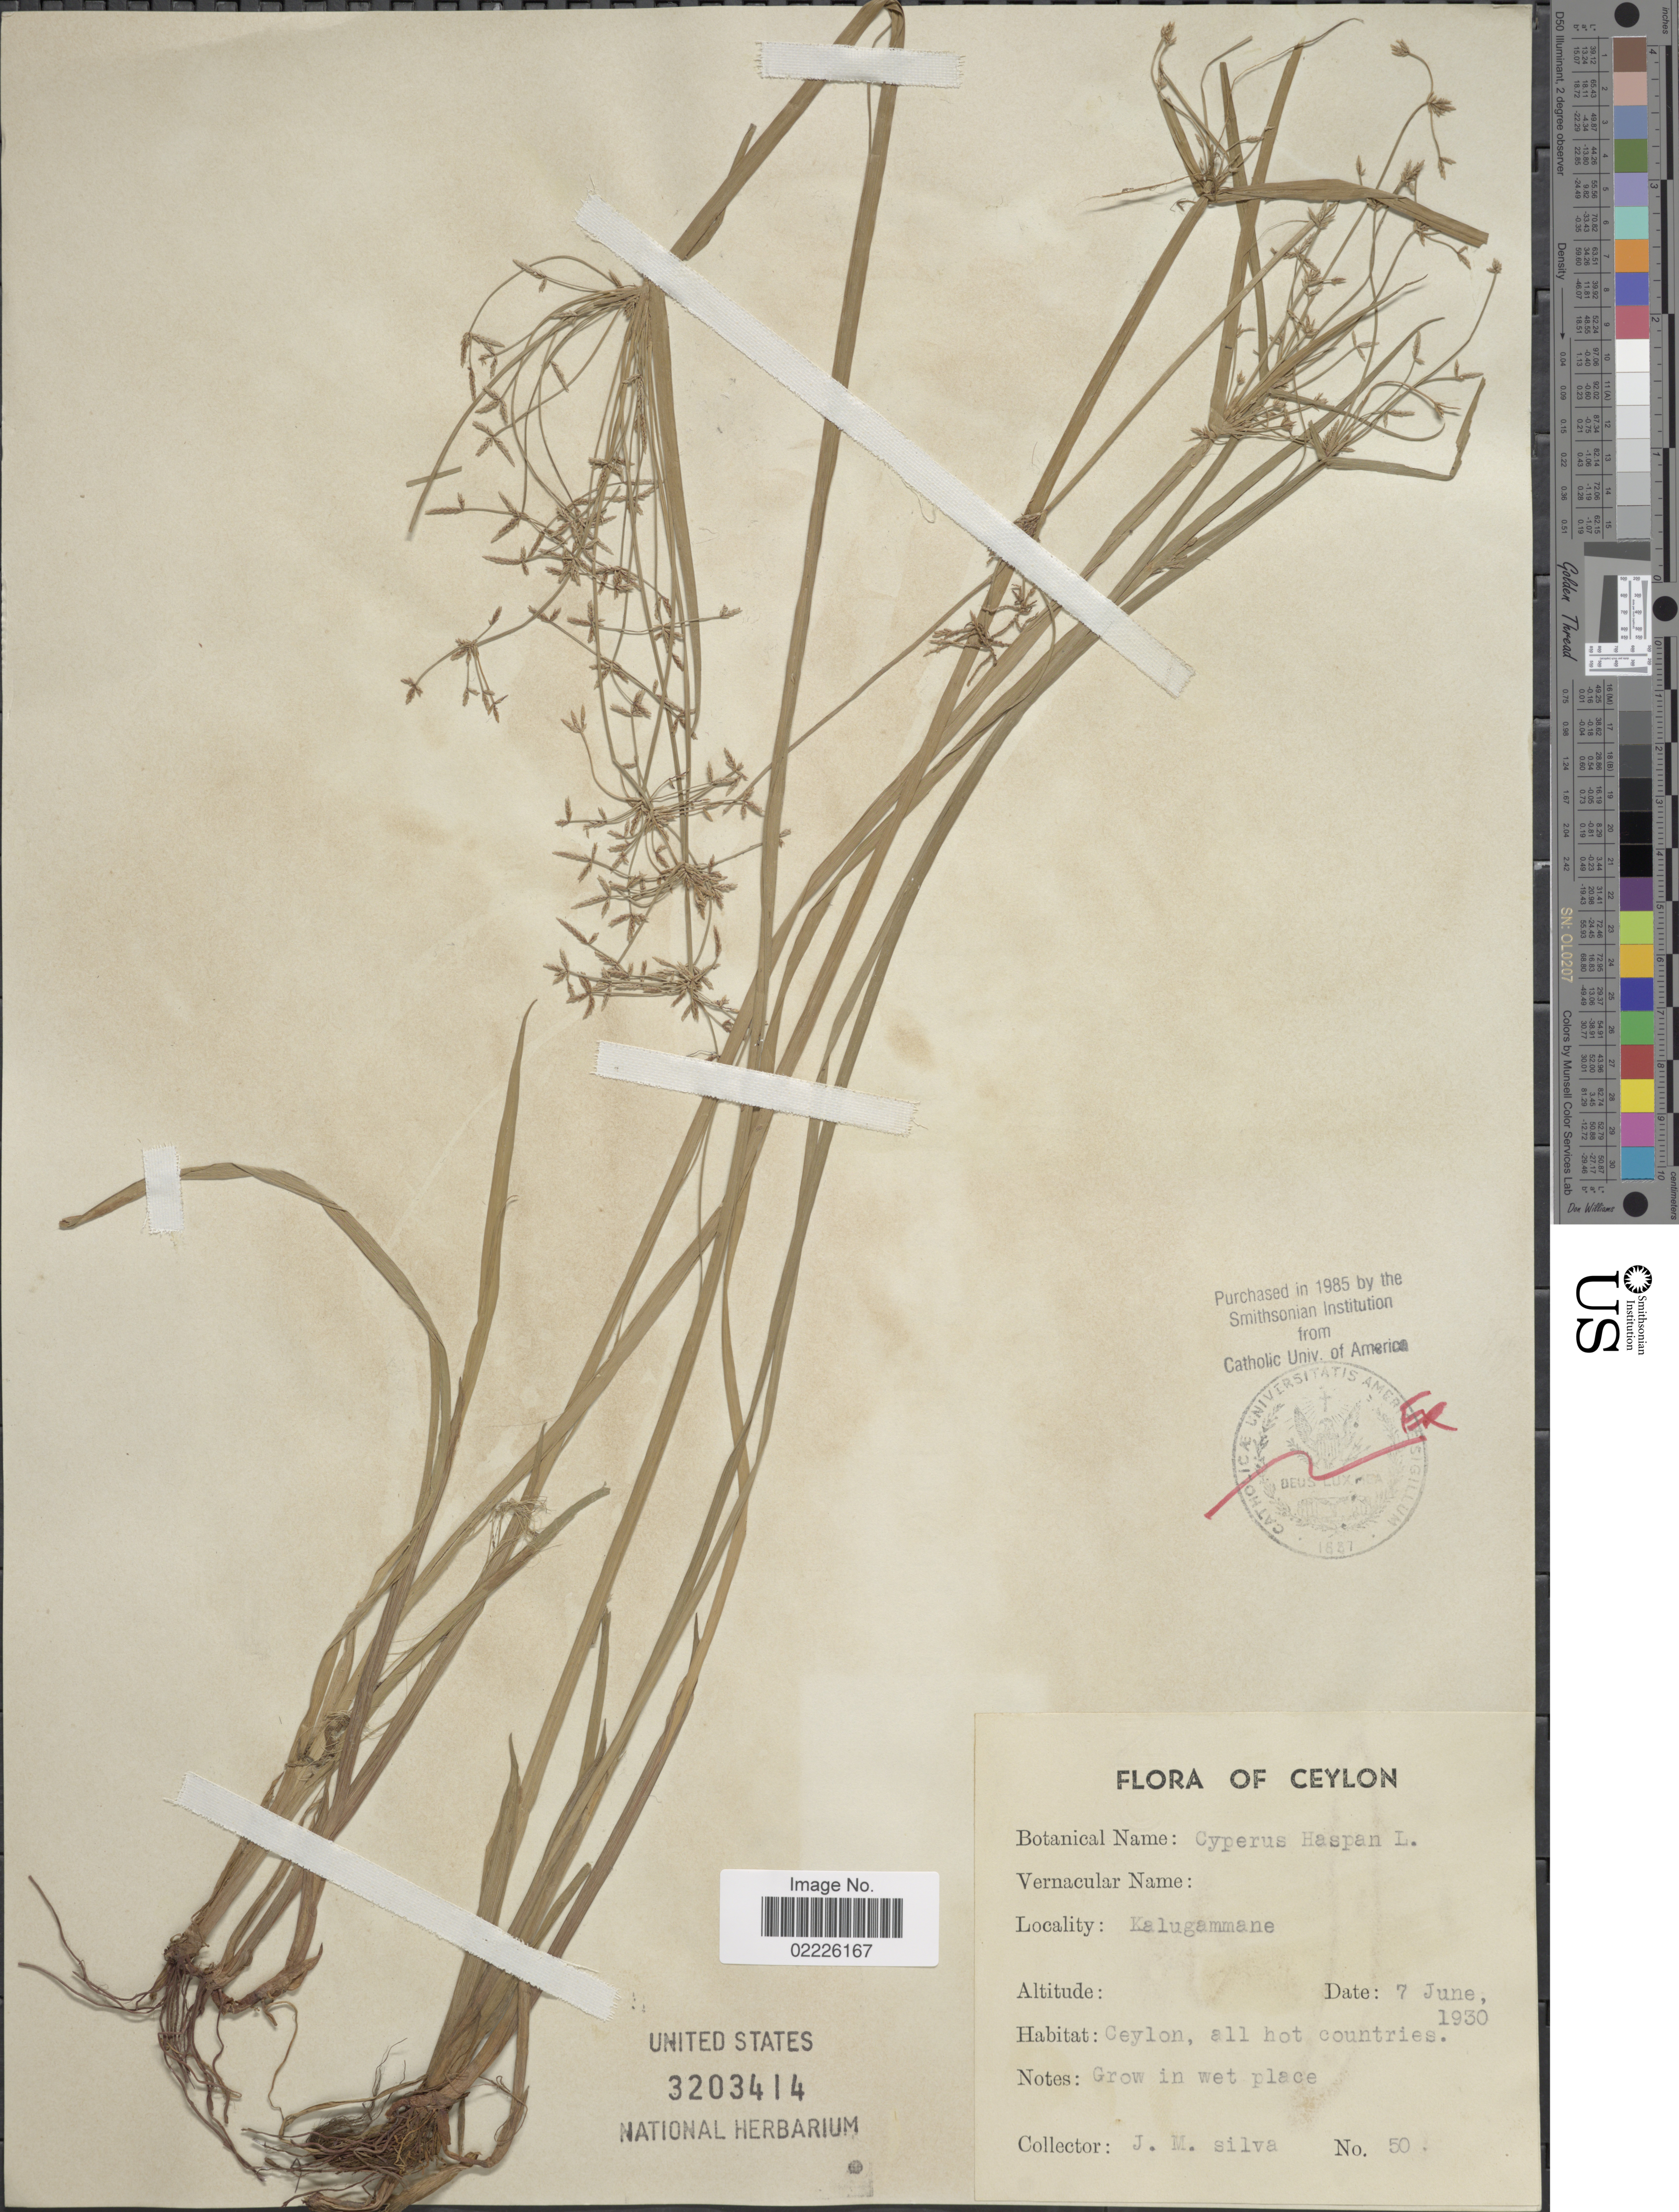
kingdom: Plantae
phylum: Tracheophyta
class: Liliopsida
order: Poales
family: Cyperaceae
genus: Cyperus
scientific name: Cyperus haspan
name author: L.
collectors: J. M. Silva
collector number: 50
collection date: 1930-06-07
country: Sri Lanka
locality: Ceylon, all hot countries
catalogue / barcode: US 3203414